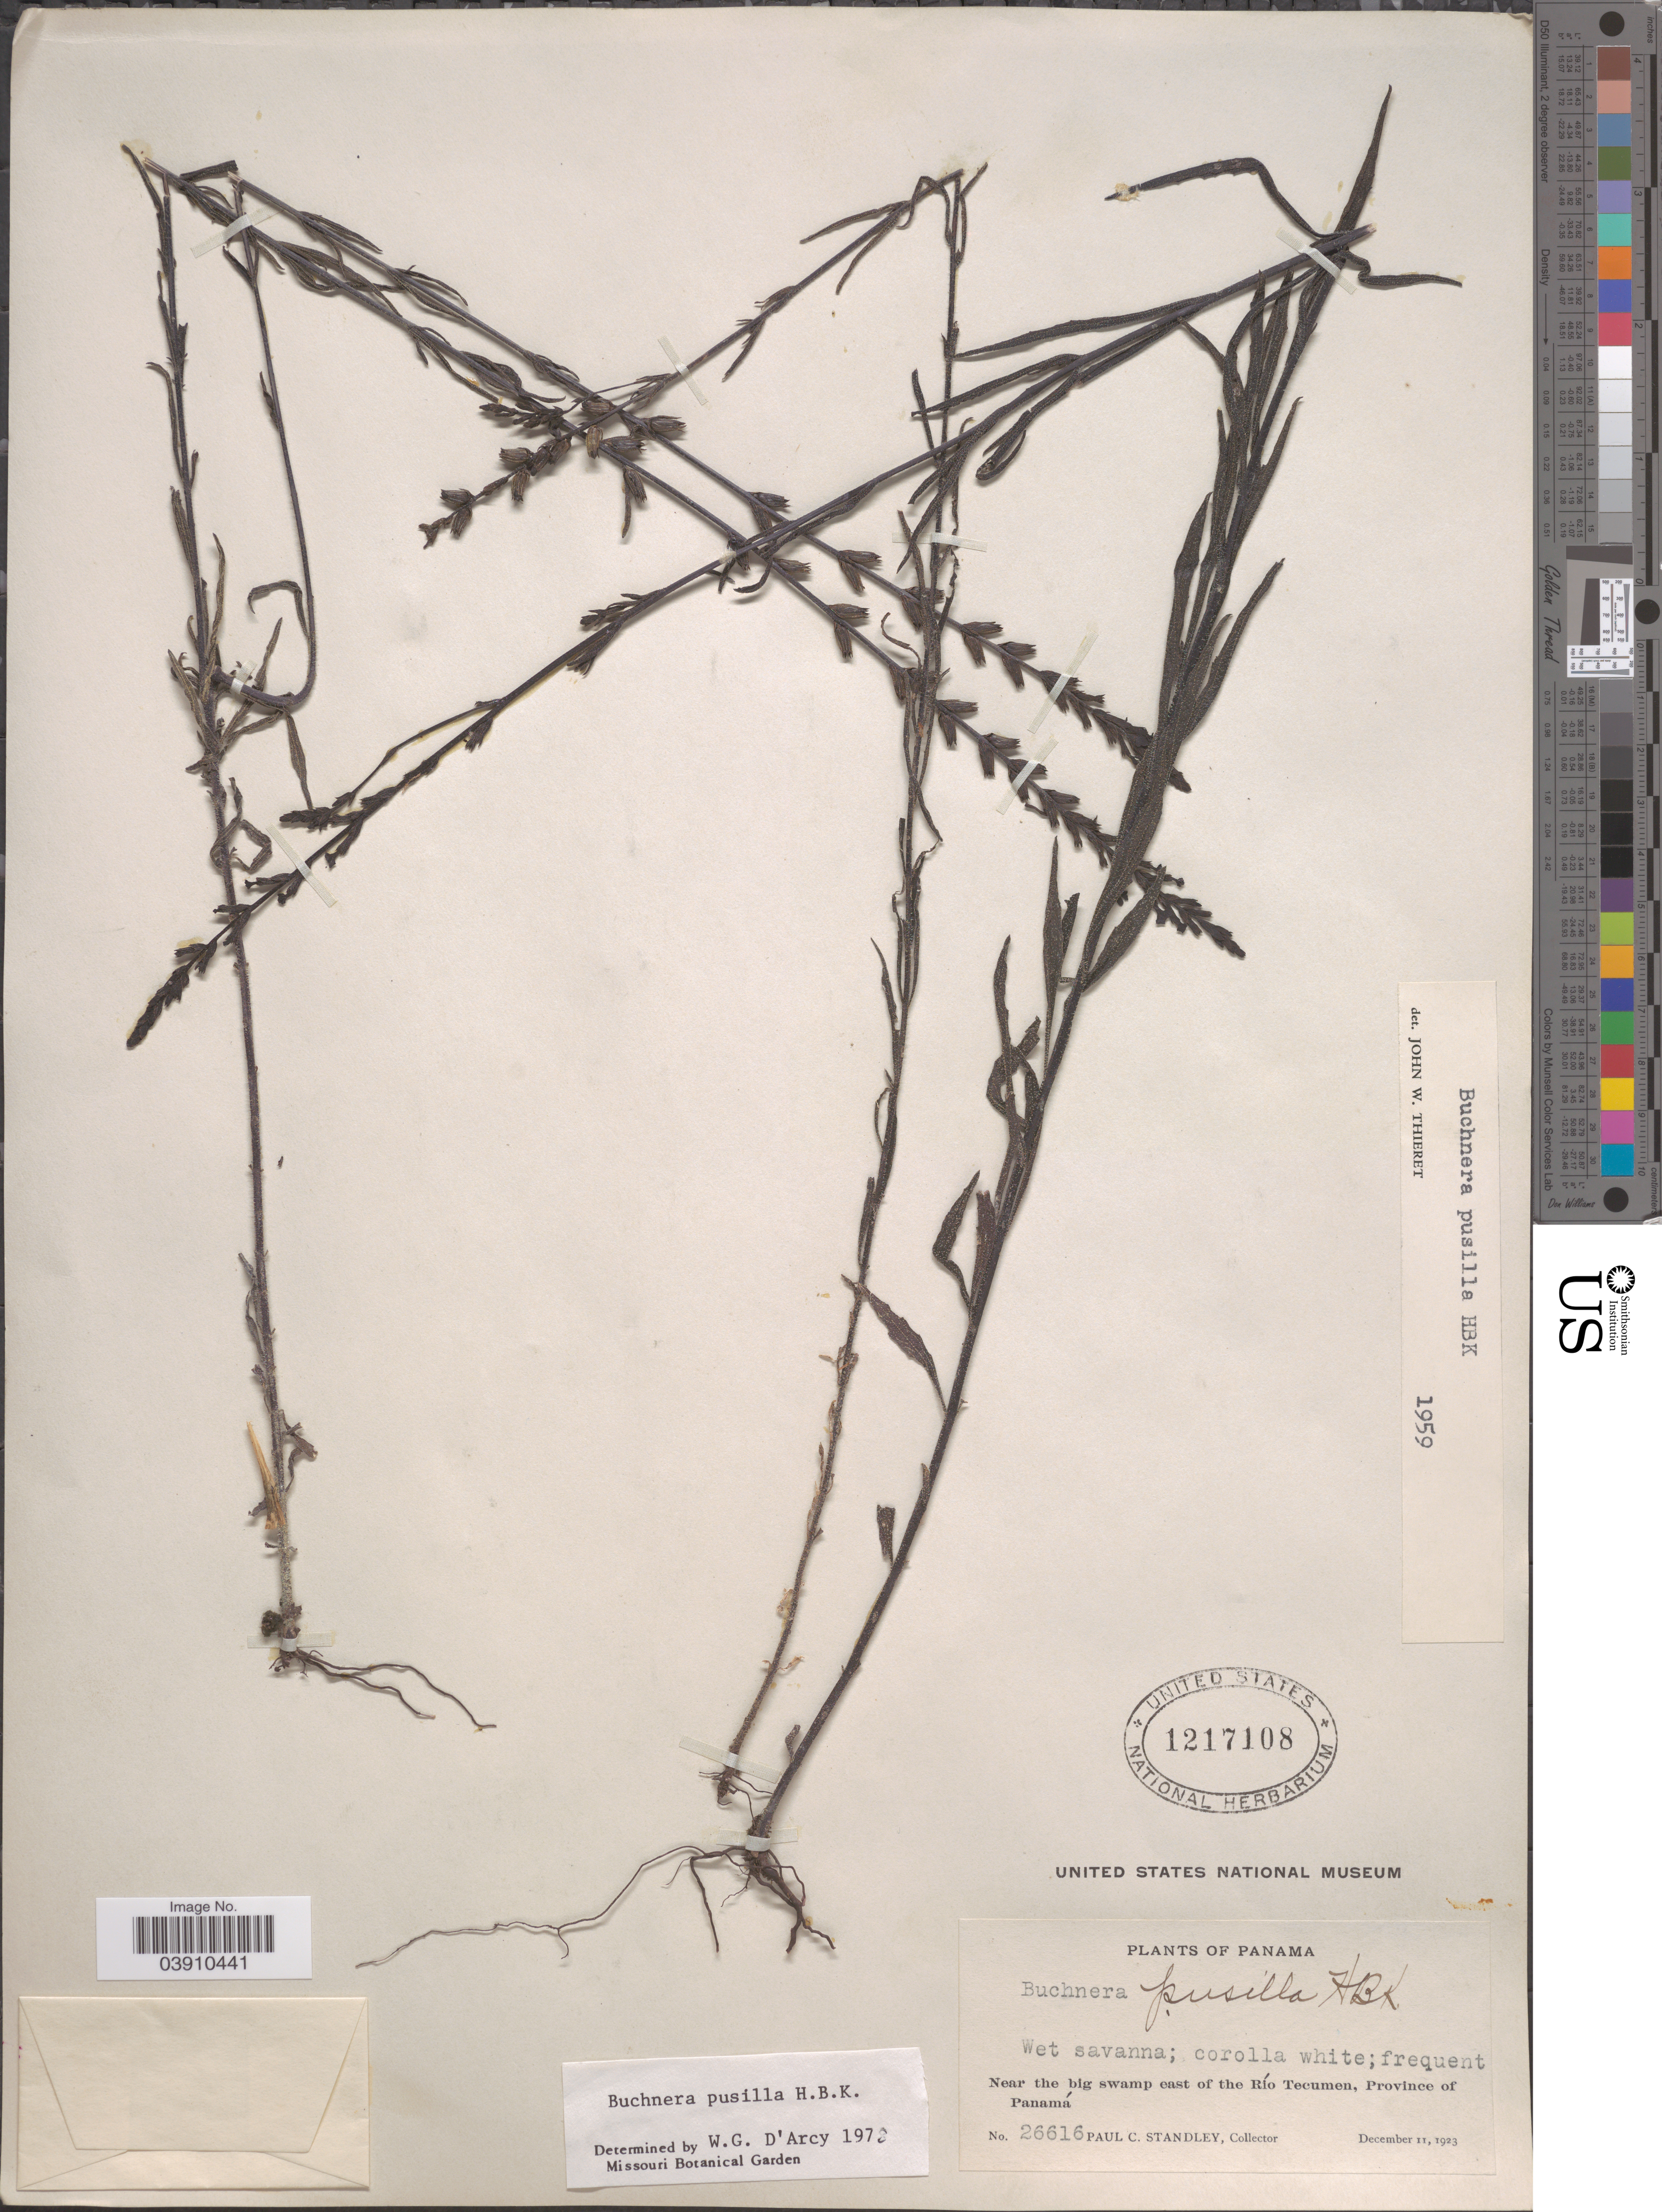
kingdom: Plantae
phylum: Tracheophyta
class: Magnoliopsida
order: Lamiales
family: Orobanchaceae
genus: Buchnera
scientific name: Buchnera pusilla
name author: Kunth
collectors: P. C. Standley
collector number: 26616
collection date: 1923-12-11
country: Panama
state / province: Panamá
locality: Near the big swamp east of the Río Tecumen.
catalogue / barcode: US 1217108